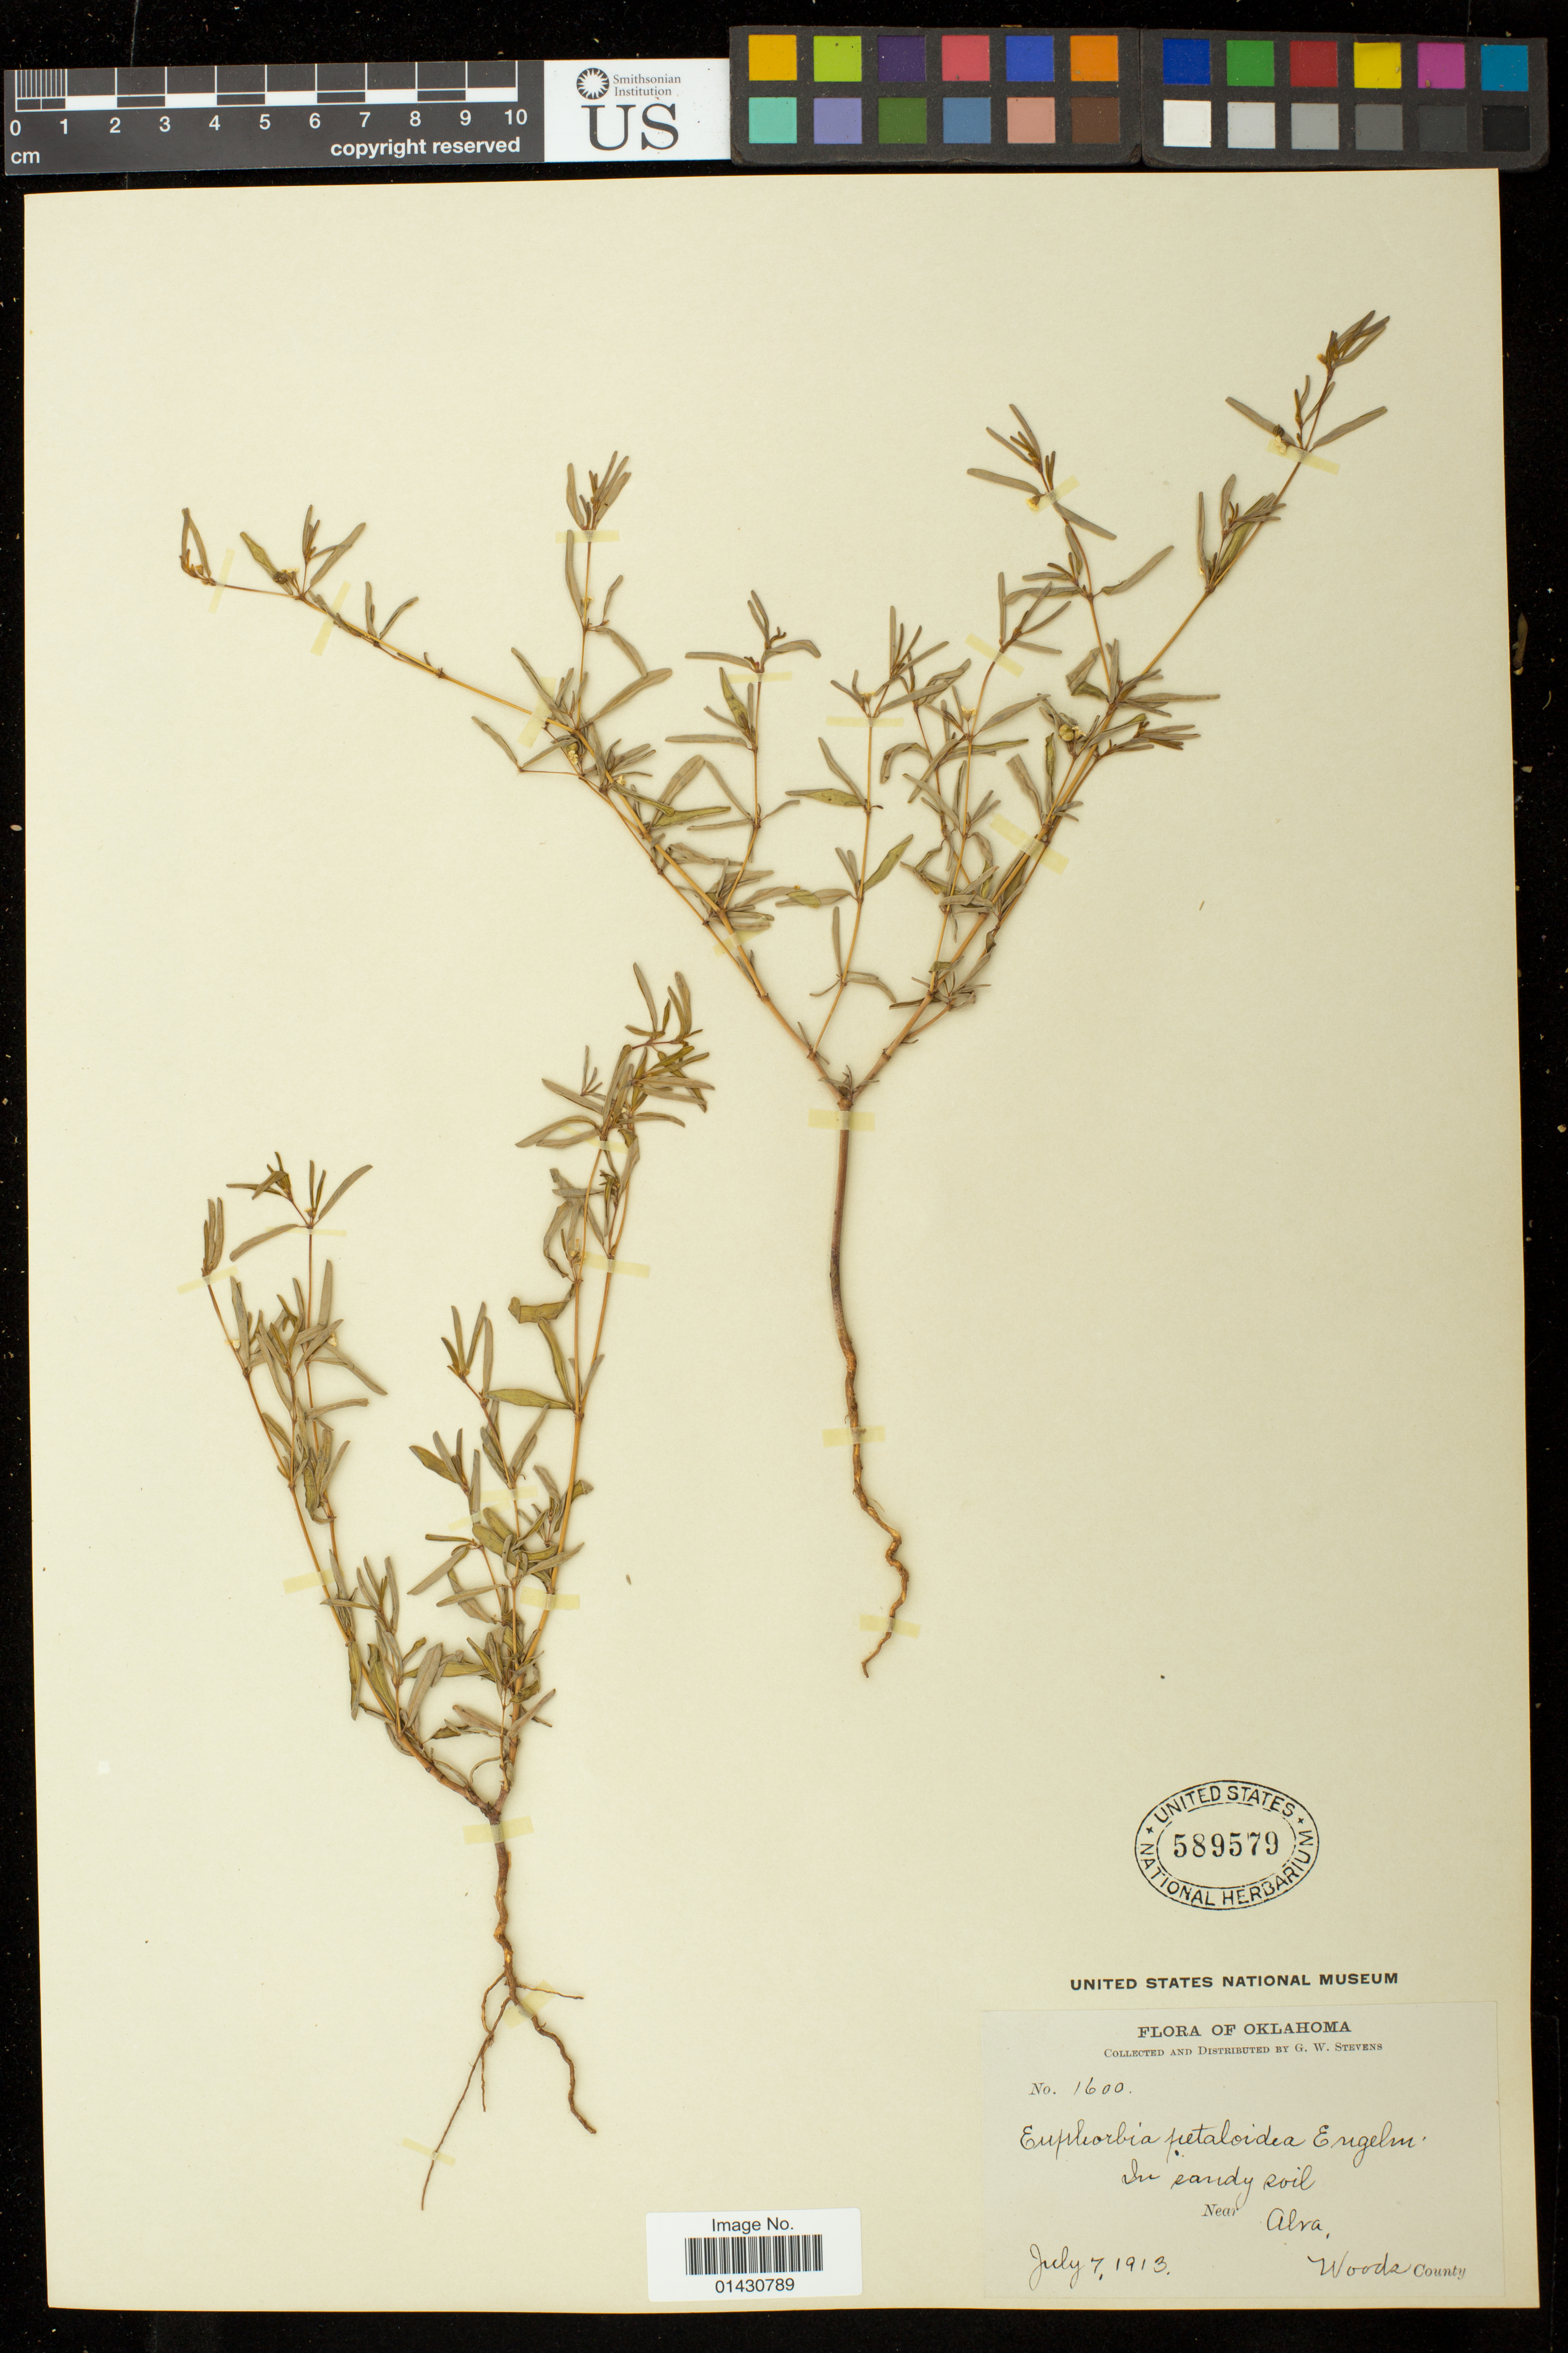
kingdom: Plantae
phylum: Tracheophyta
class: Magnoliopsida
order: Malpighiales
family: Euphorbiaceae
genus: Euphorbia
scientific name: Euphorbia missurica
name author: Raf.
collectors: G. W. Stevens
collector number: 1600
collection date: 1913-07-07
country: United States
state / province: Oklahoma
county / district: Woods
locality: Near Alva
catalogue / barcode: US 589579